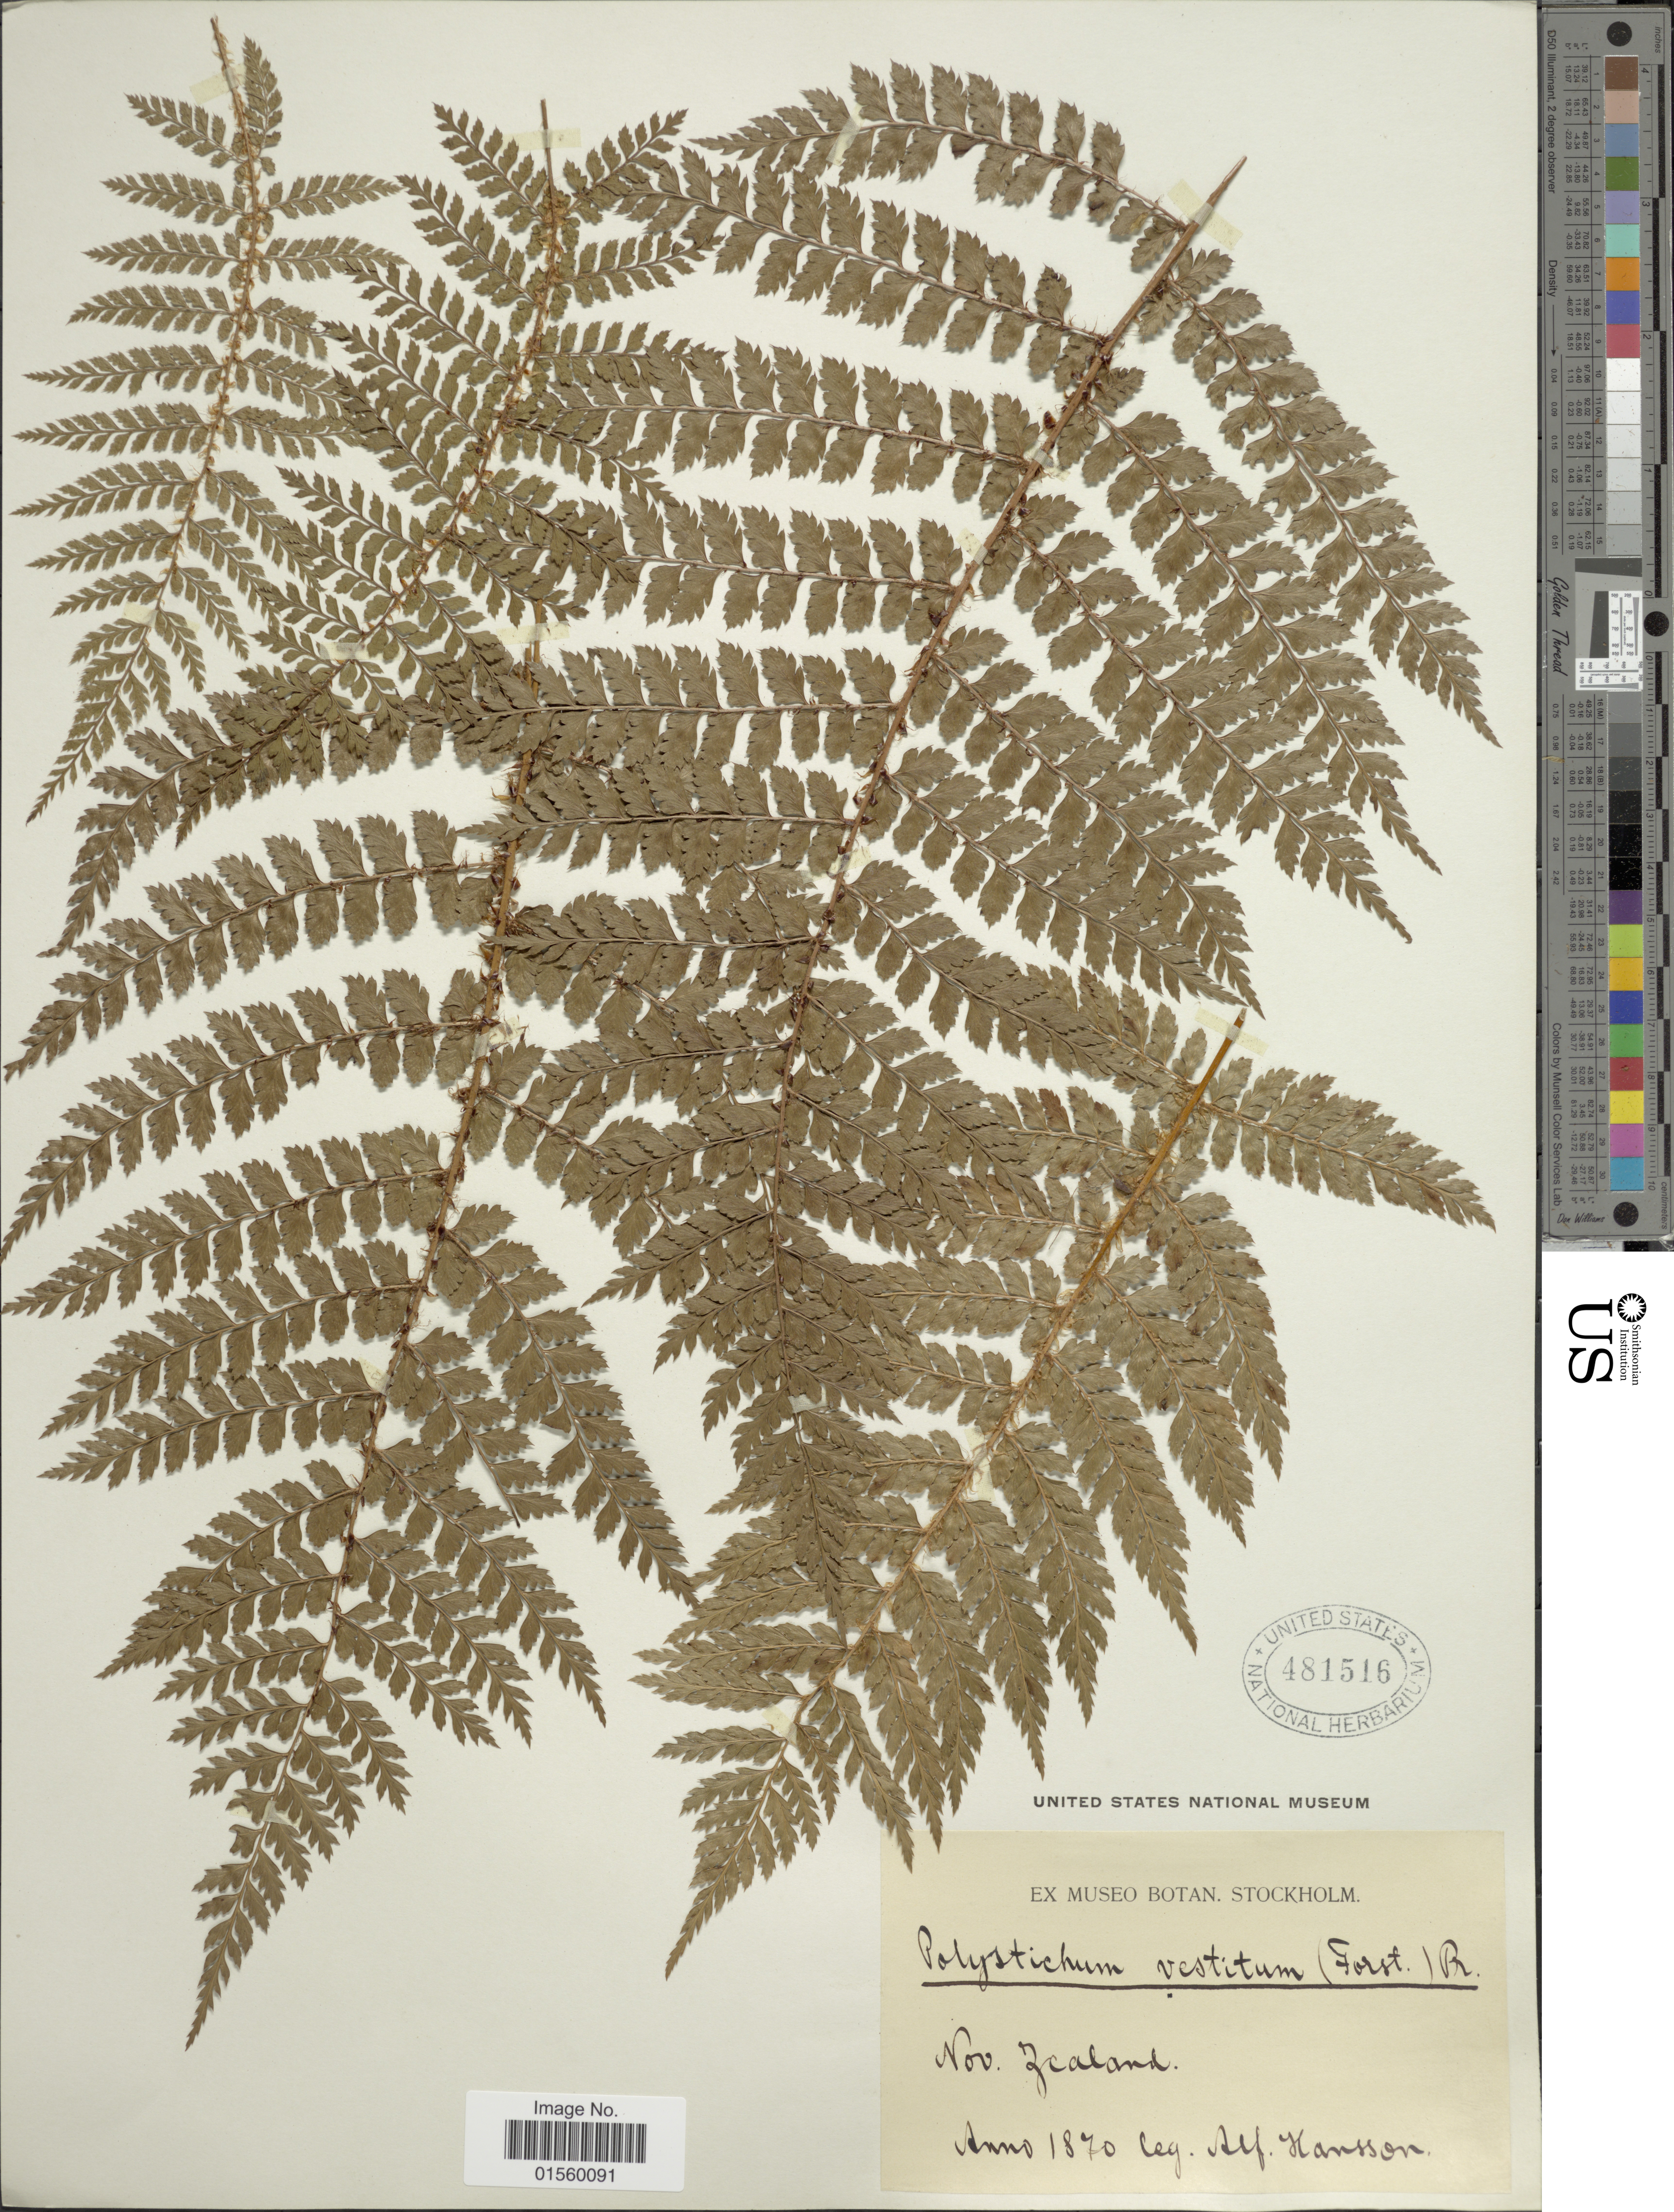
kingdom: Plantae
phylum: Tracheophyta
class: Polypodiopsida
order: Polypodiales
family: Dryopteridaceae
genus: Polystichum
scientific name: Polystichum vestitum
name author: (Sw.) C. Presl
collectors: A. Hansson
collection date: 1870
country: New Zealand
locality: Nov. Zealand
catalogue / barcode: US 481516